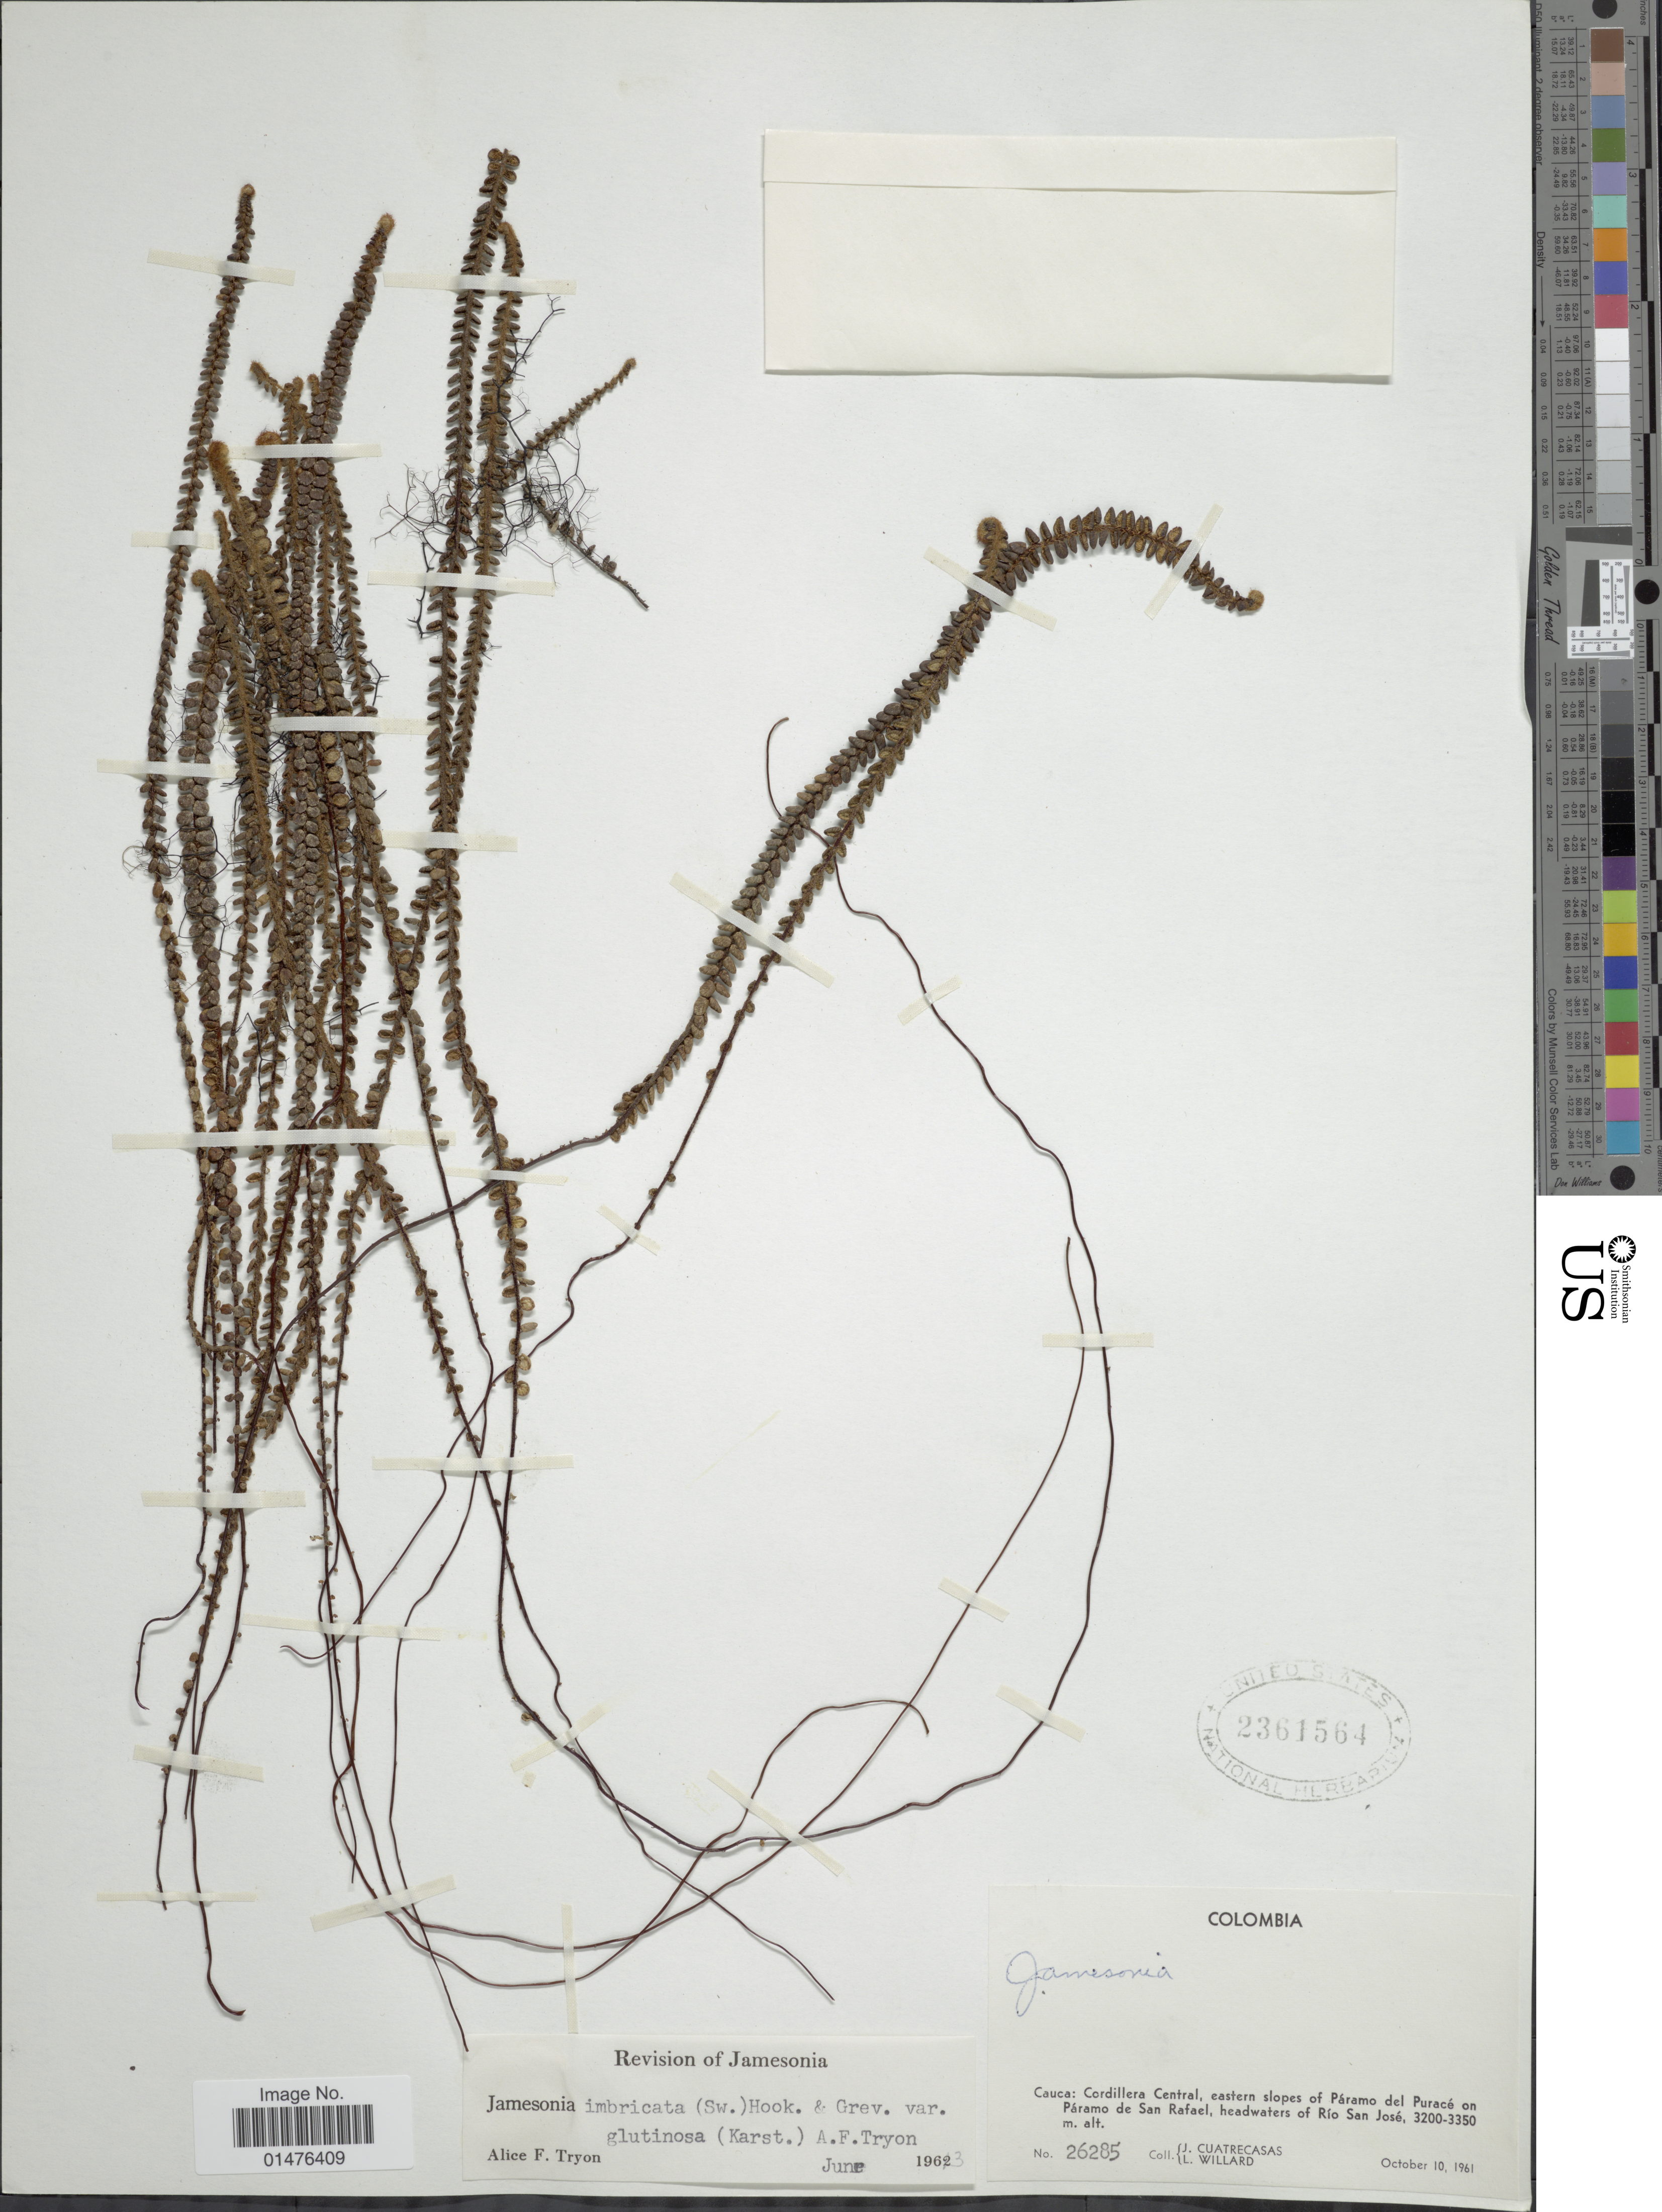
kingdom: Plantae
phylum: Tracheophyta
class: Polypodiopsida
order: Polypodiales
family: Pteridaceae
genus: Jamesonia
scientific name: Jamesonia imbricata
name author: (Sw.) Hook. & Grev.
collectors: J. Cuatrecasas & L. Willard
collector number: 26285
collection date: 1961-10-10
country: Colombia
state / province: Cauca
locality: Cordillera Central, eastern slopes of Páramo del Puracé on Páramo de San Rafael, headwaters of Río San José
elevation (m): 3200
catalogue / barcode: US 2361564